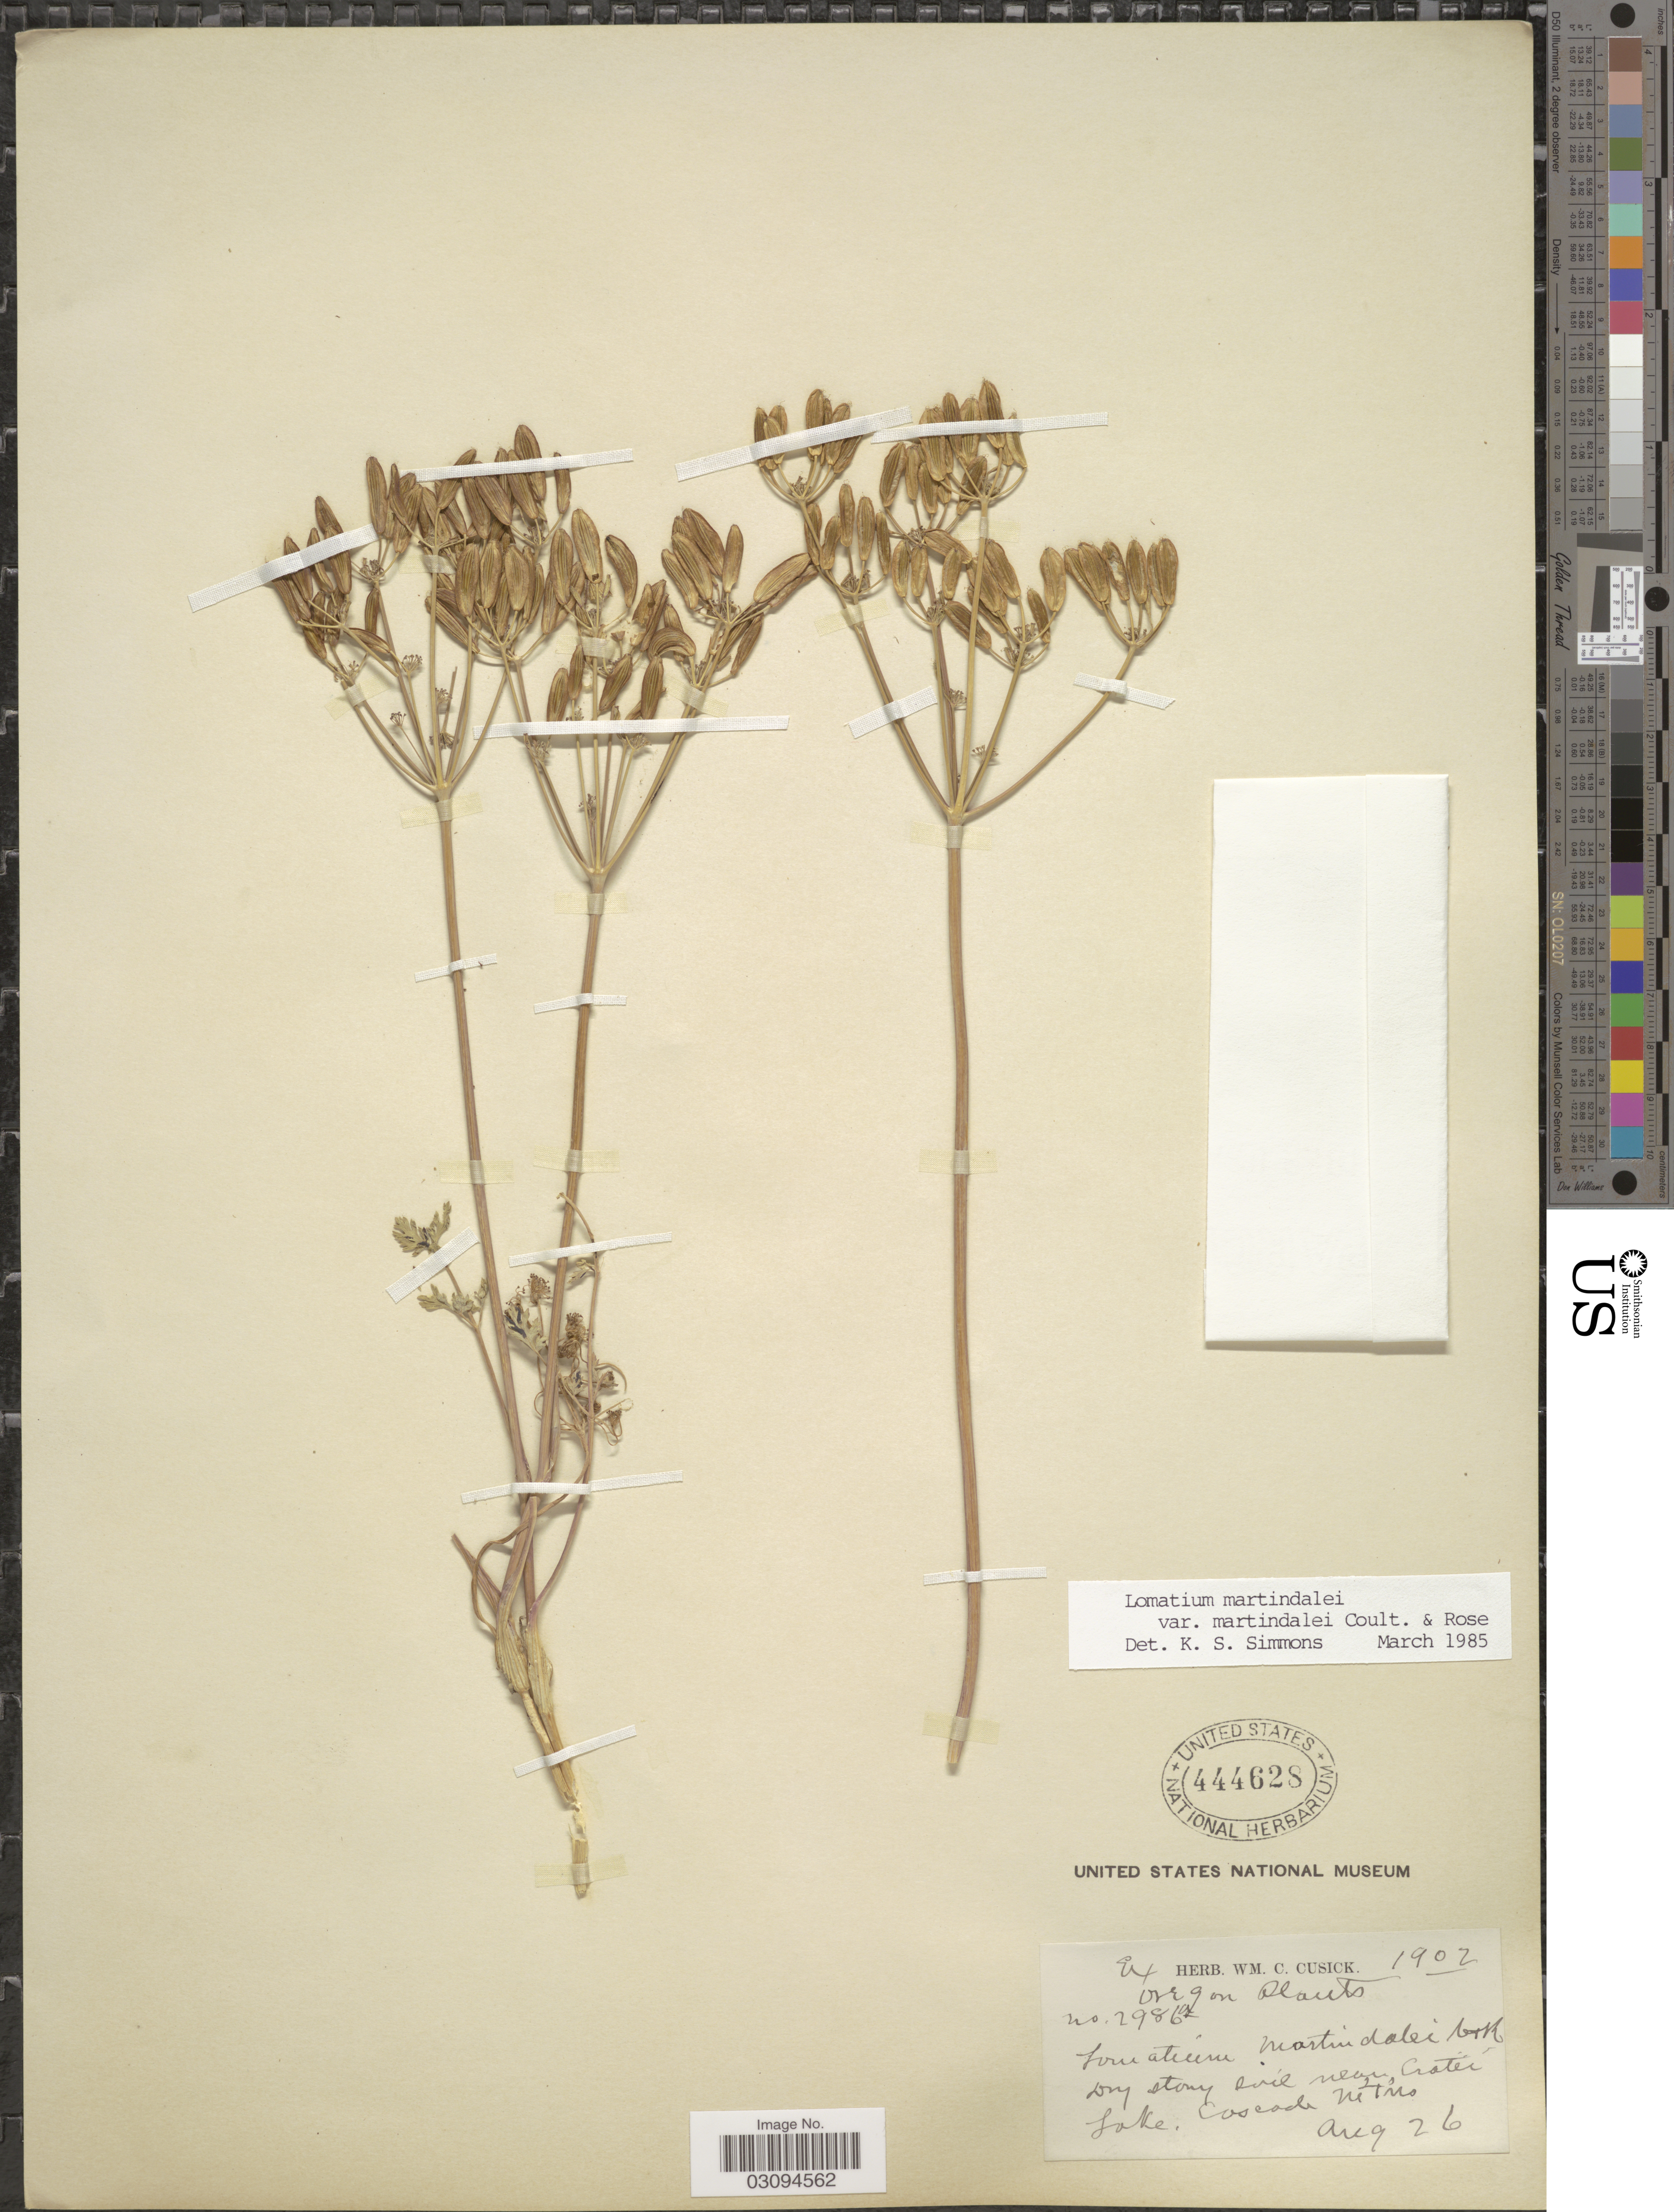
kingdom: Plantae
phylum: Tracheophyta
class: Magnoliopsida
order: Apiales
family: Apiaceae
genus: Lomatium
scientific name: Lomatium martindalei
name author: (J.M. Coult. & Rose) J.M. Coult. & Rose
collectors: ex herb. Wm. C. Cusick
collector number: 2986a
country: United States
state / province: Oregon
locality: Near Crater Lake. Cascade Mtns.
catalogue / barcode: US 444628